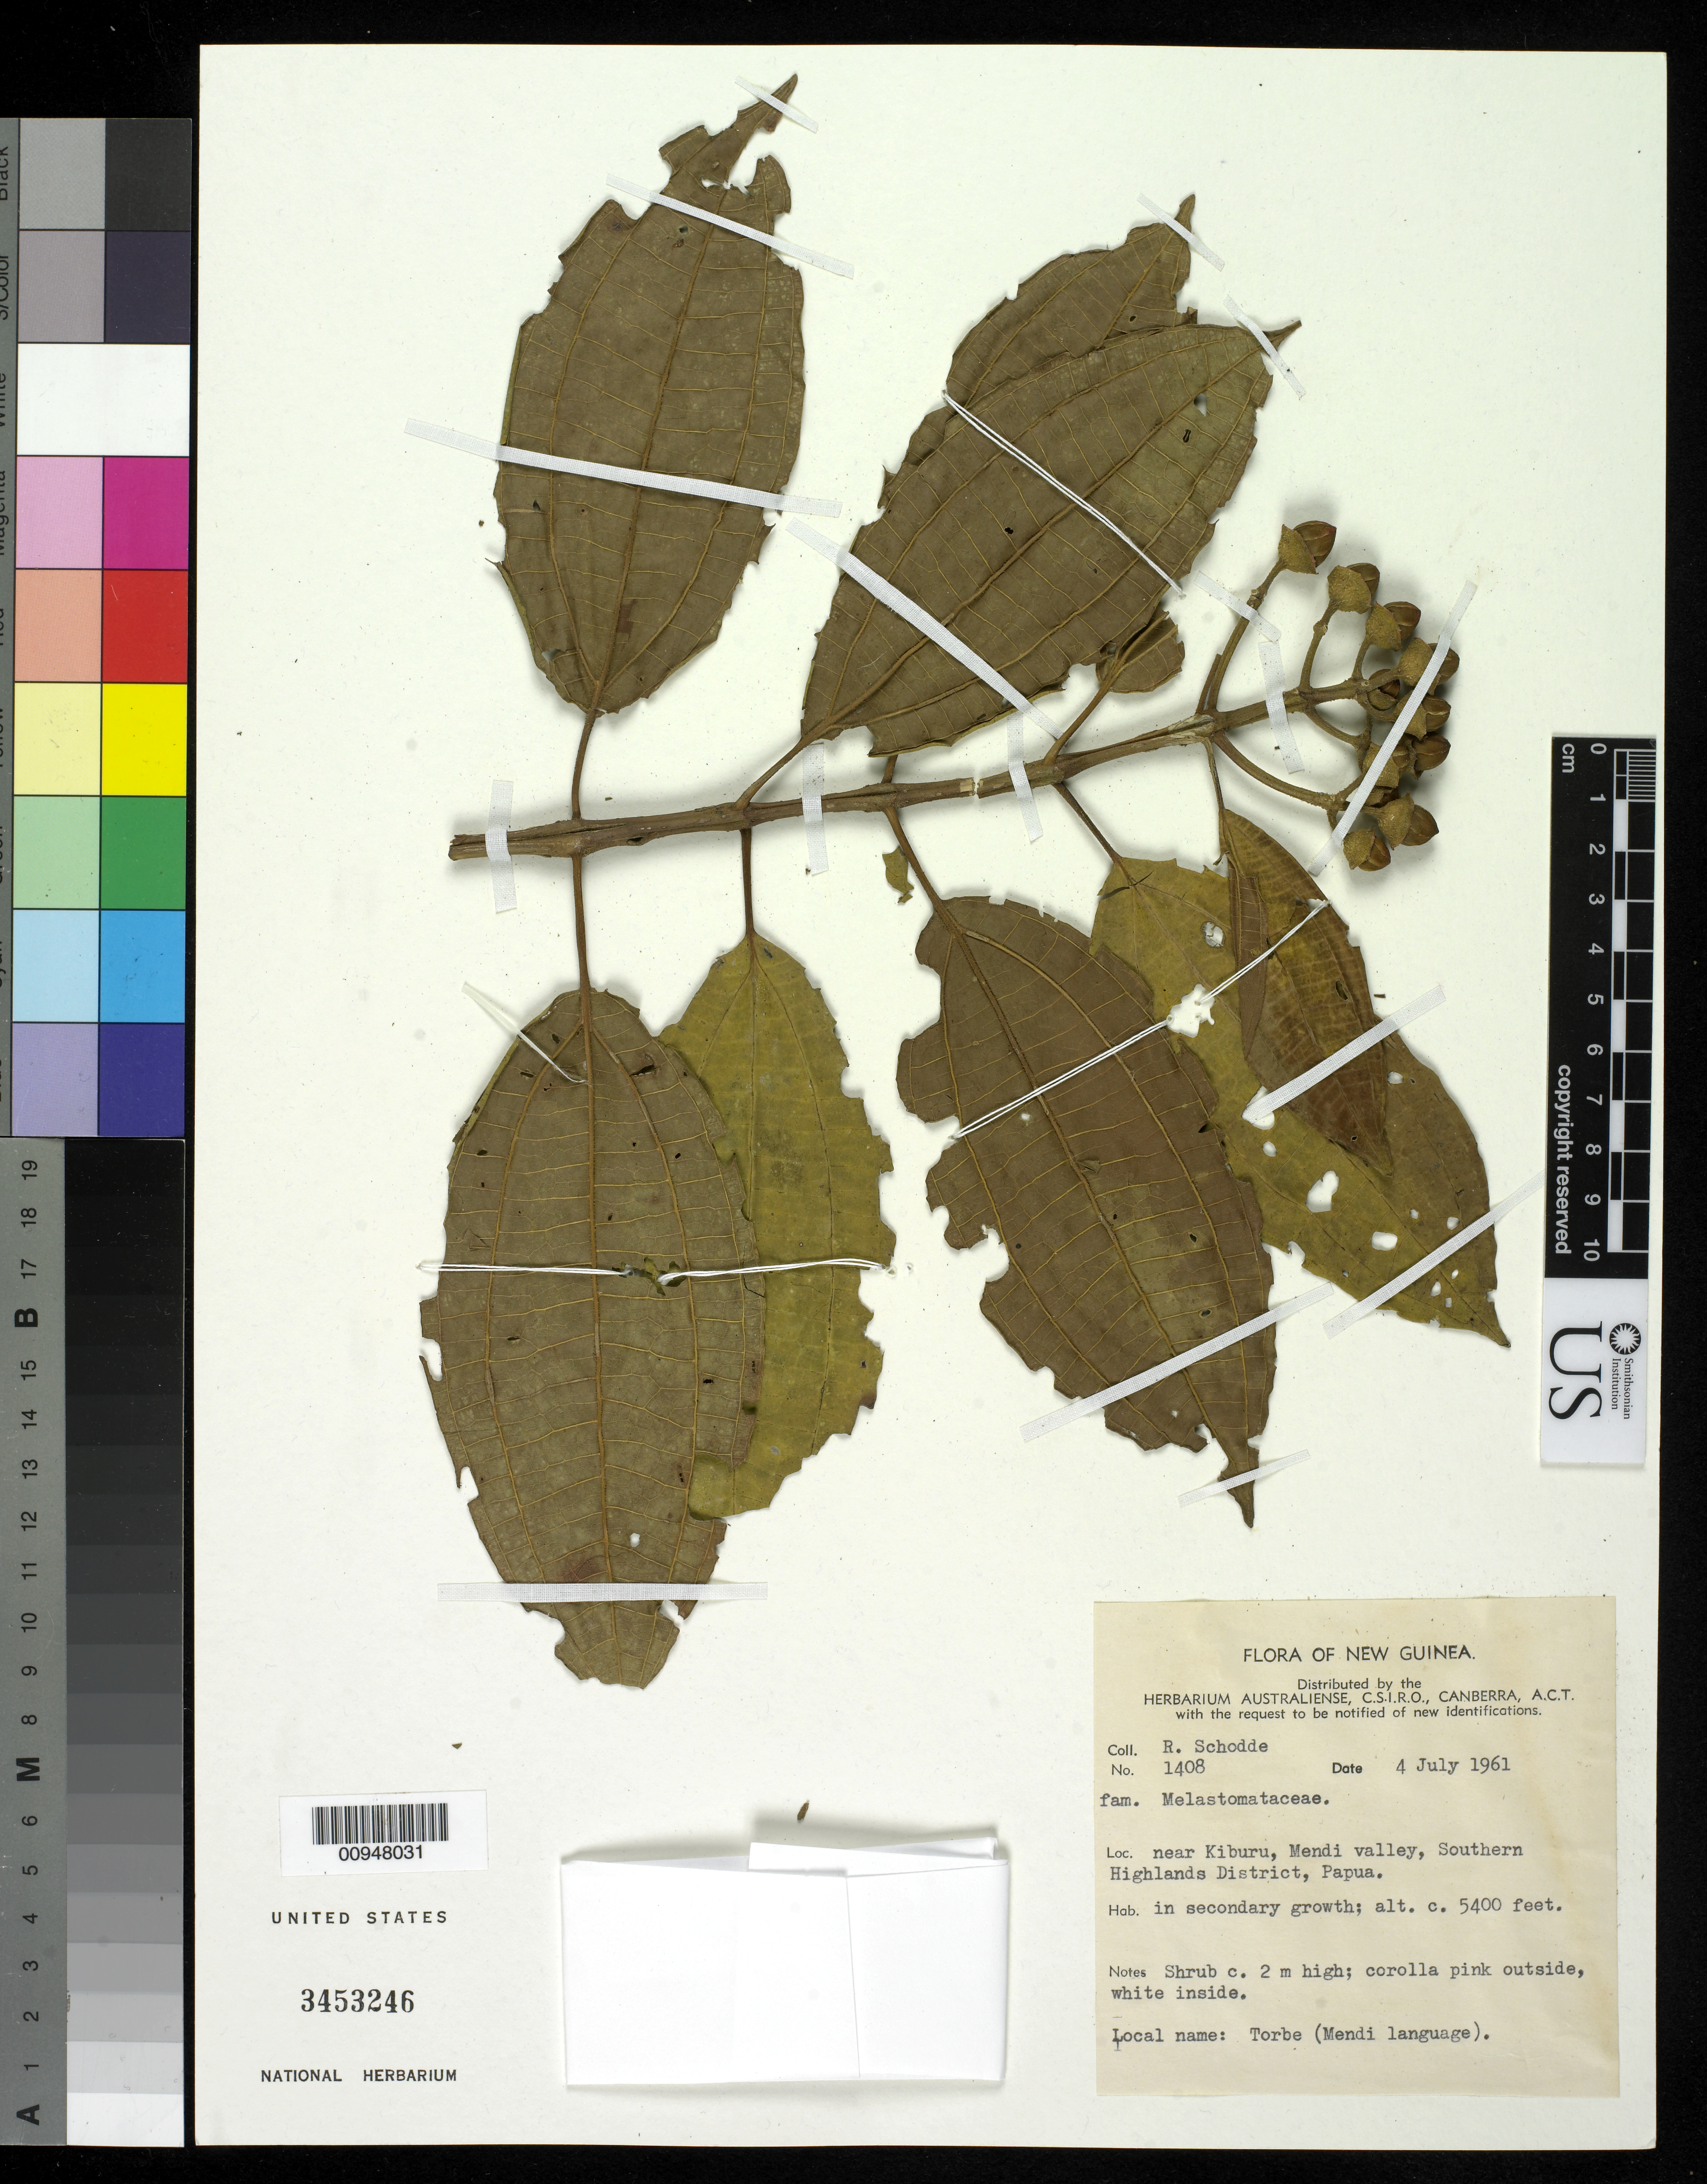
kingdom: Plantae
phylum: Tracheophyta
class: Magnoliopsida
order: Myrtales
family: Melastomataceae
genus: Beccarianthus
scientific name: Beccarianthus sp.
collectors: R. Schodde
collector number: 1408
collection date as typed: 04 Jul 1961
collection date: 1961-07-04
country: Papua New Guinea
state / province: Southern Highlands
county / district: Mendi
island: New Guinea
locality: Near Kiburu,Papua.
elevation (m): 1646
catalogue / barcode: US 3453246